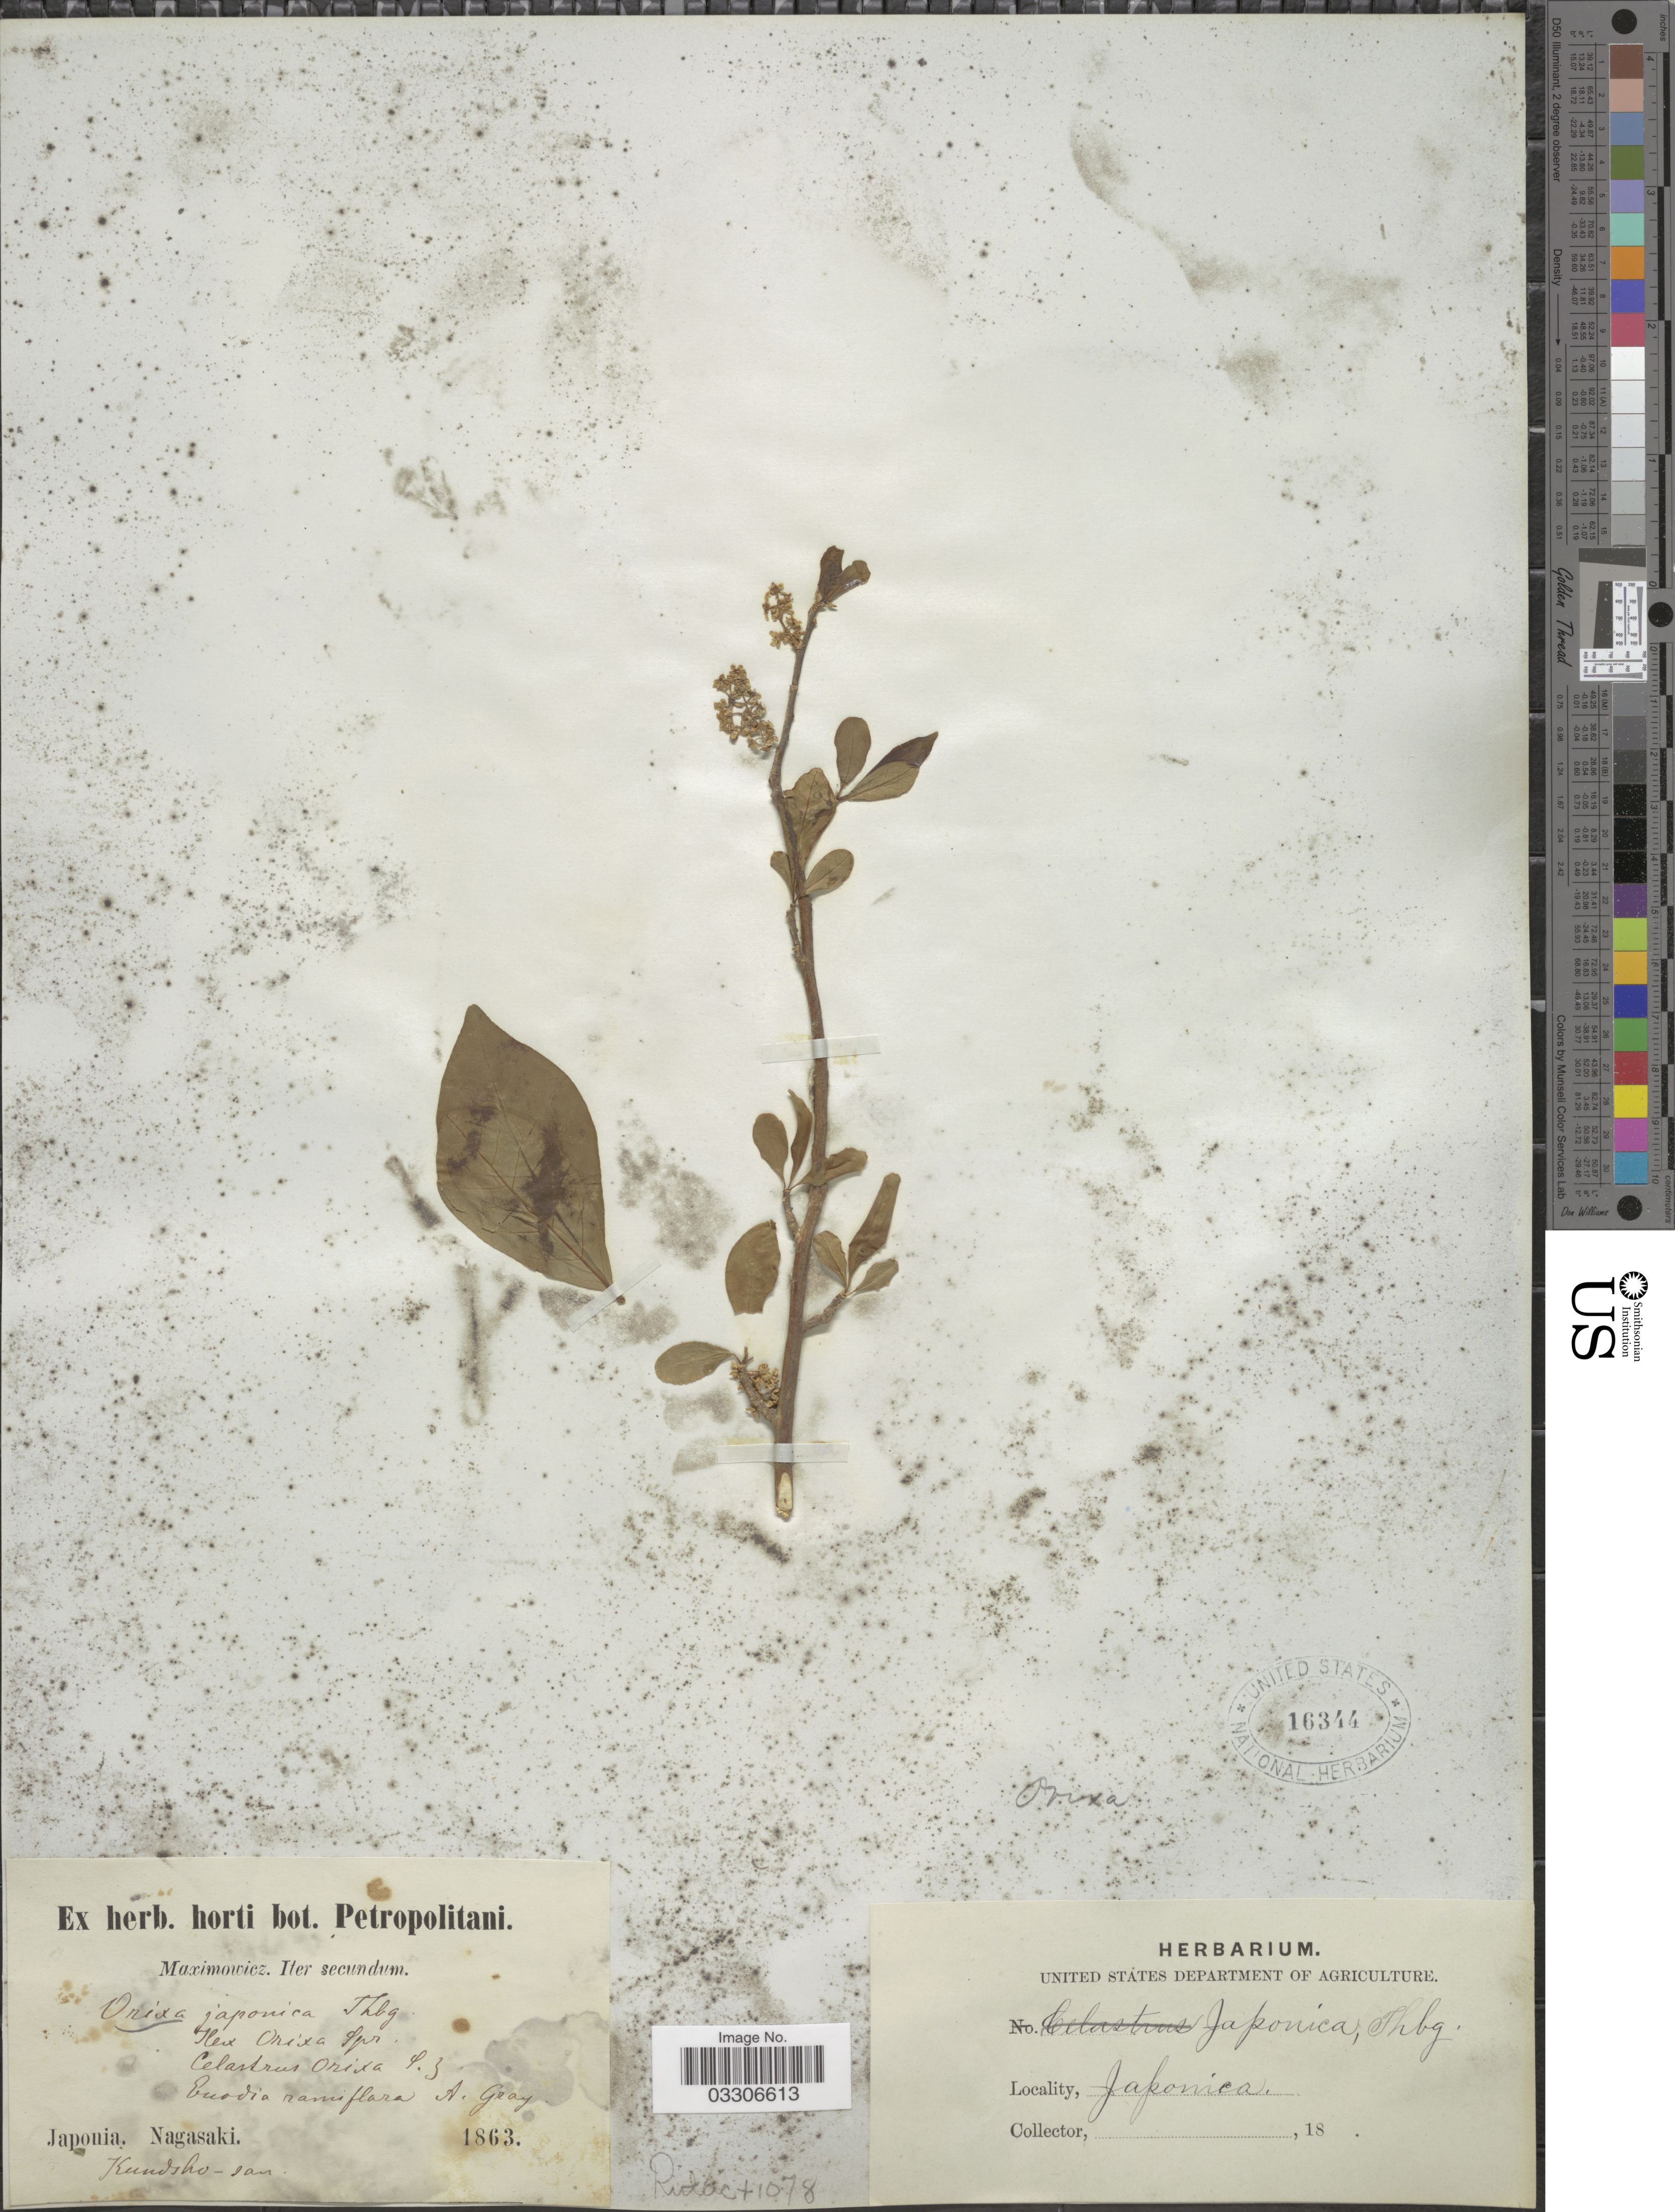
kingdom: Plantae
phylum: Tracheophyta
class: Magnoliopsida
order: Sapindales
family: Rutaceae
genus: Orixa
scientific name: Orixa japonica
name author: Thunb.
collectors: -. Maximowicz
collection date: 1863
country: Japan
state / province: Nagasaki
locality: Kundsho-san.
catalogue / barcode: US 16344